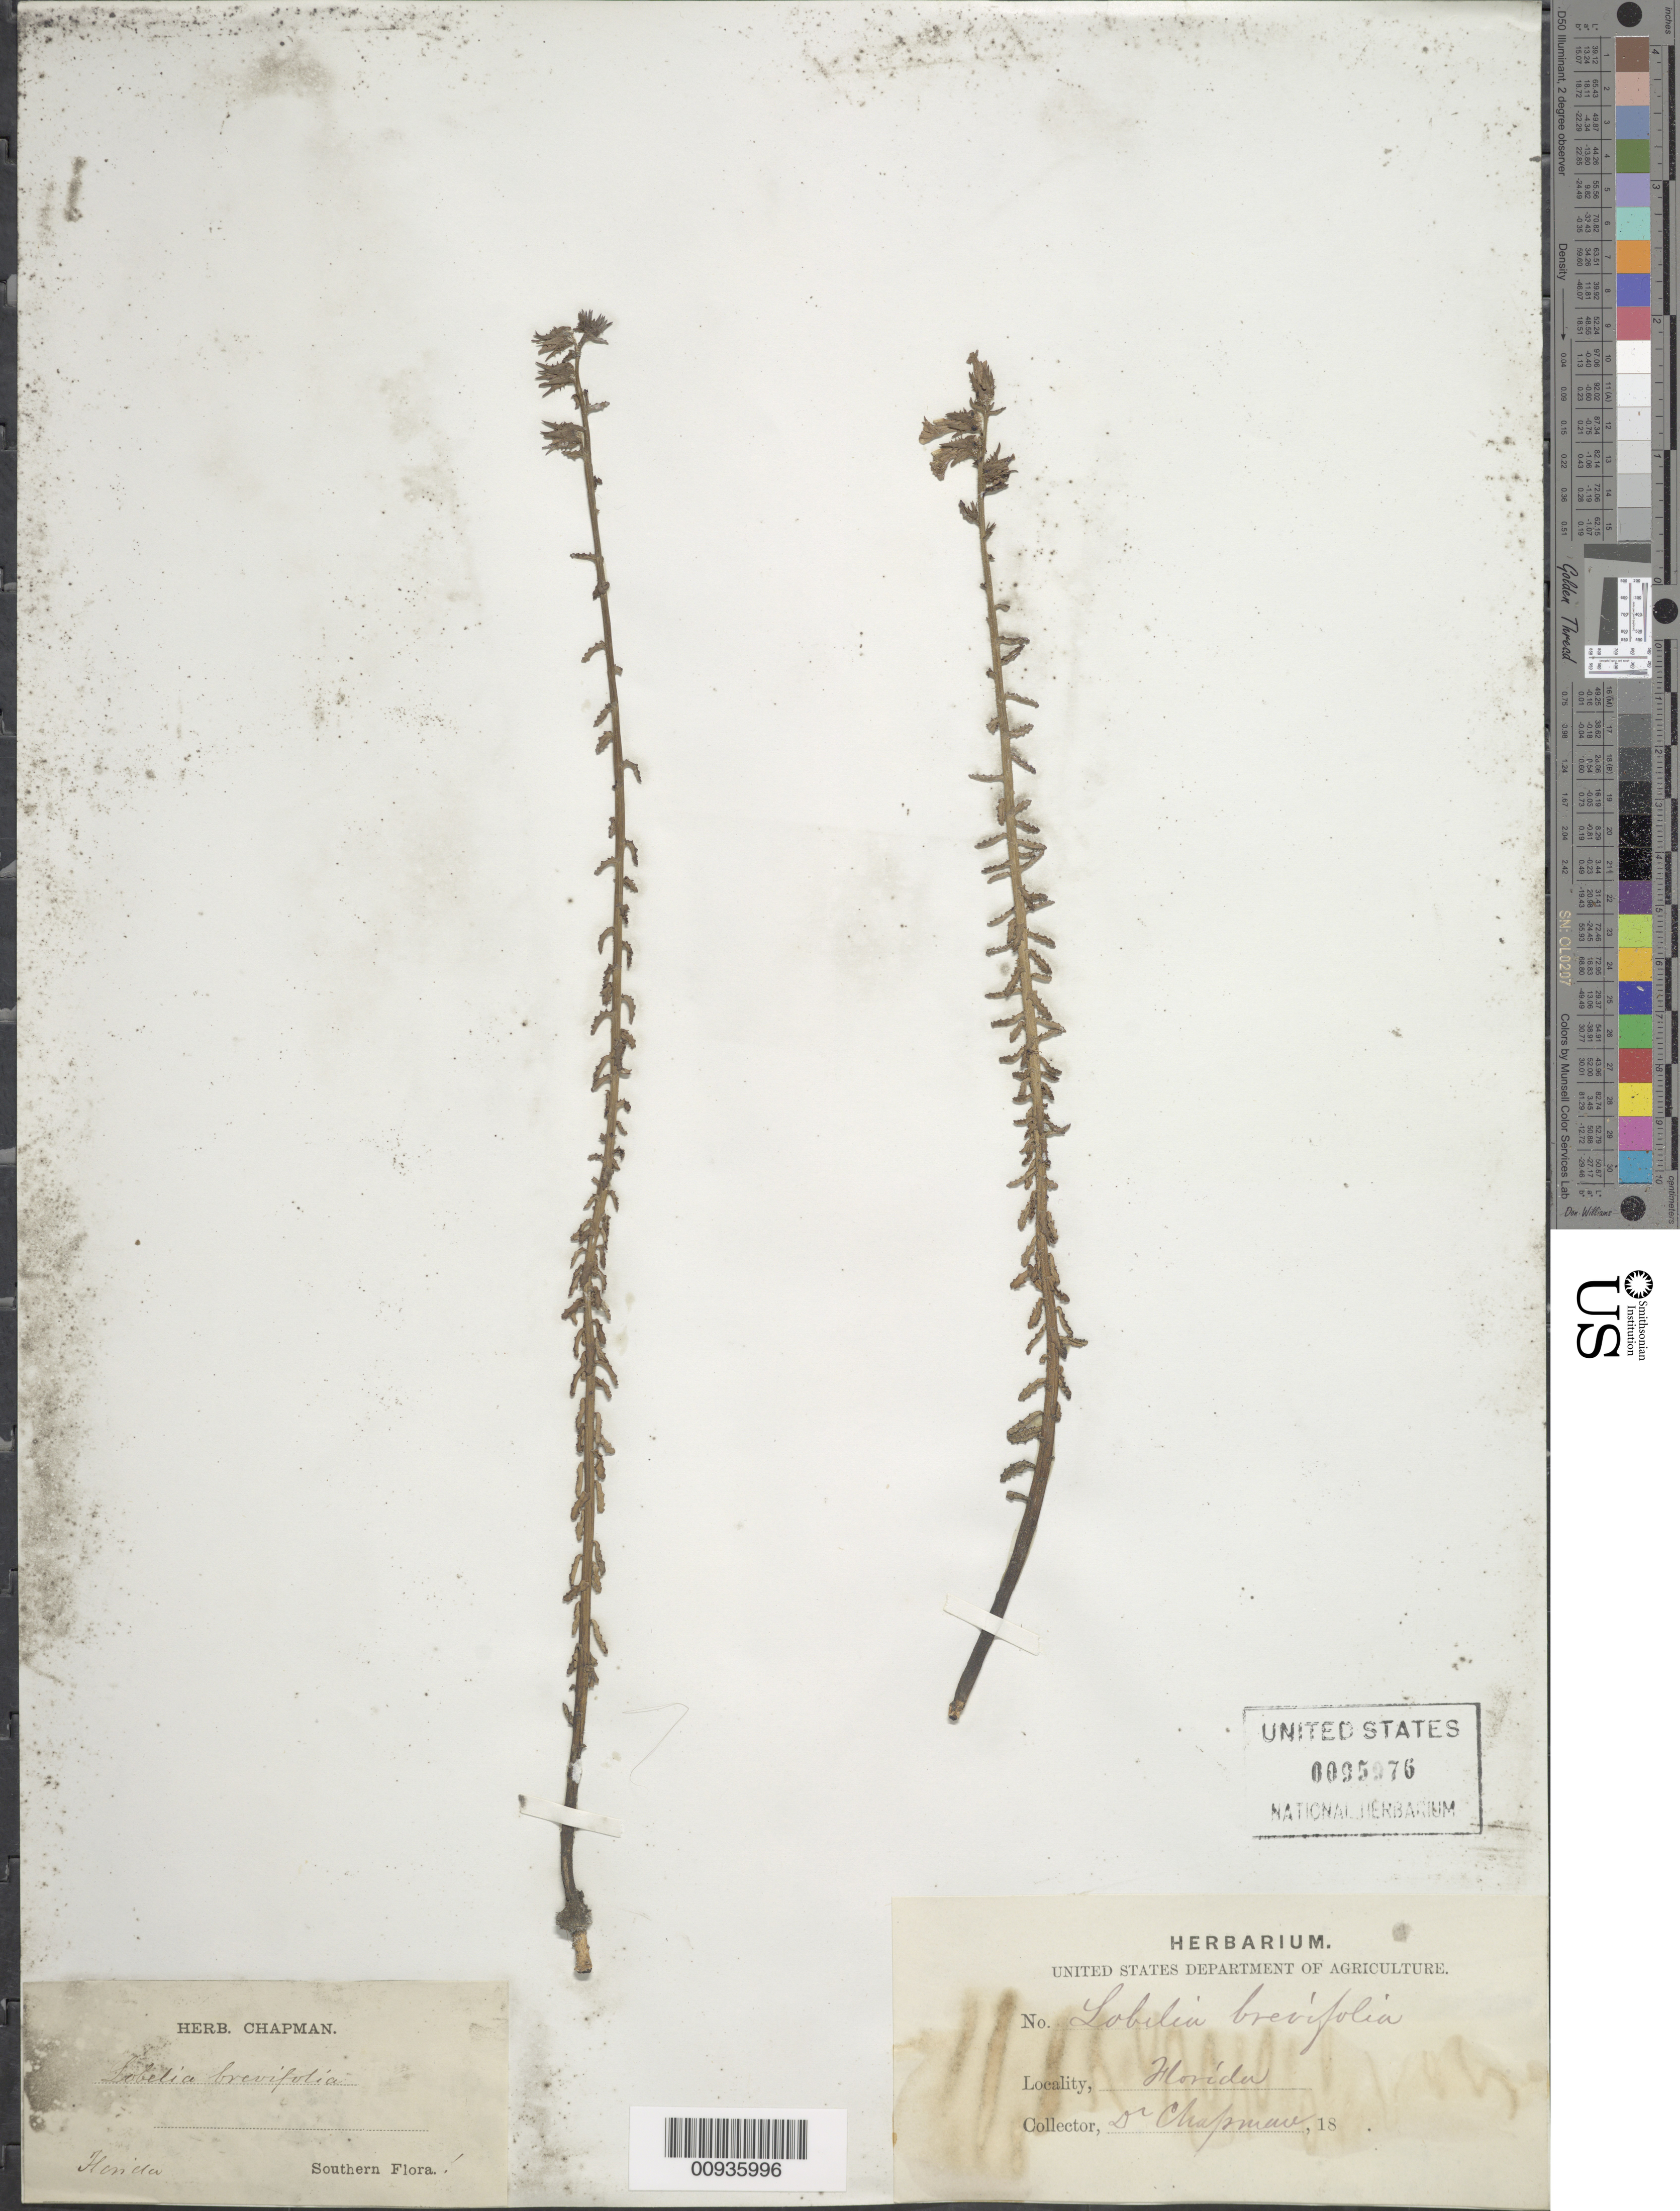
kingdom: Plantae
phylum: Tracheophyta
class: Magnoliopsida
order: Asterales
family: Campanulaceae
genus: Lobelia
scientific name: Lobelia brevifolia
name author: Nutt. ex A. DC.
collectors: A. W. Chapman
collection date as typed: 18--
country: United States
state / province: Florida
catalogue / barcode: US 95976